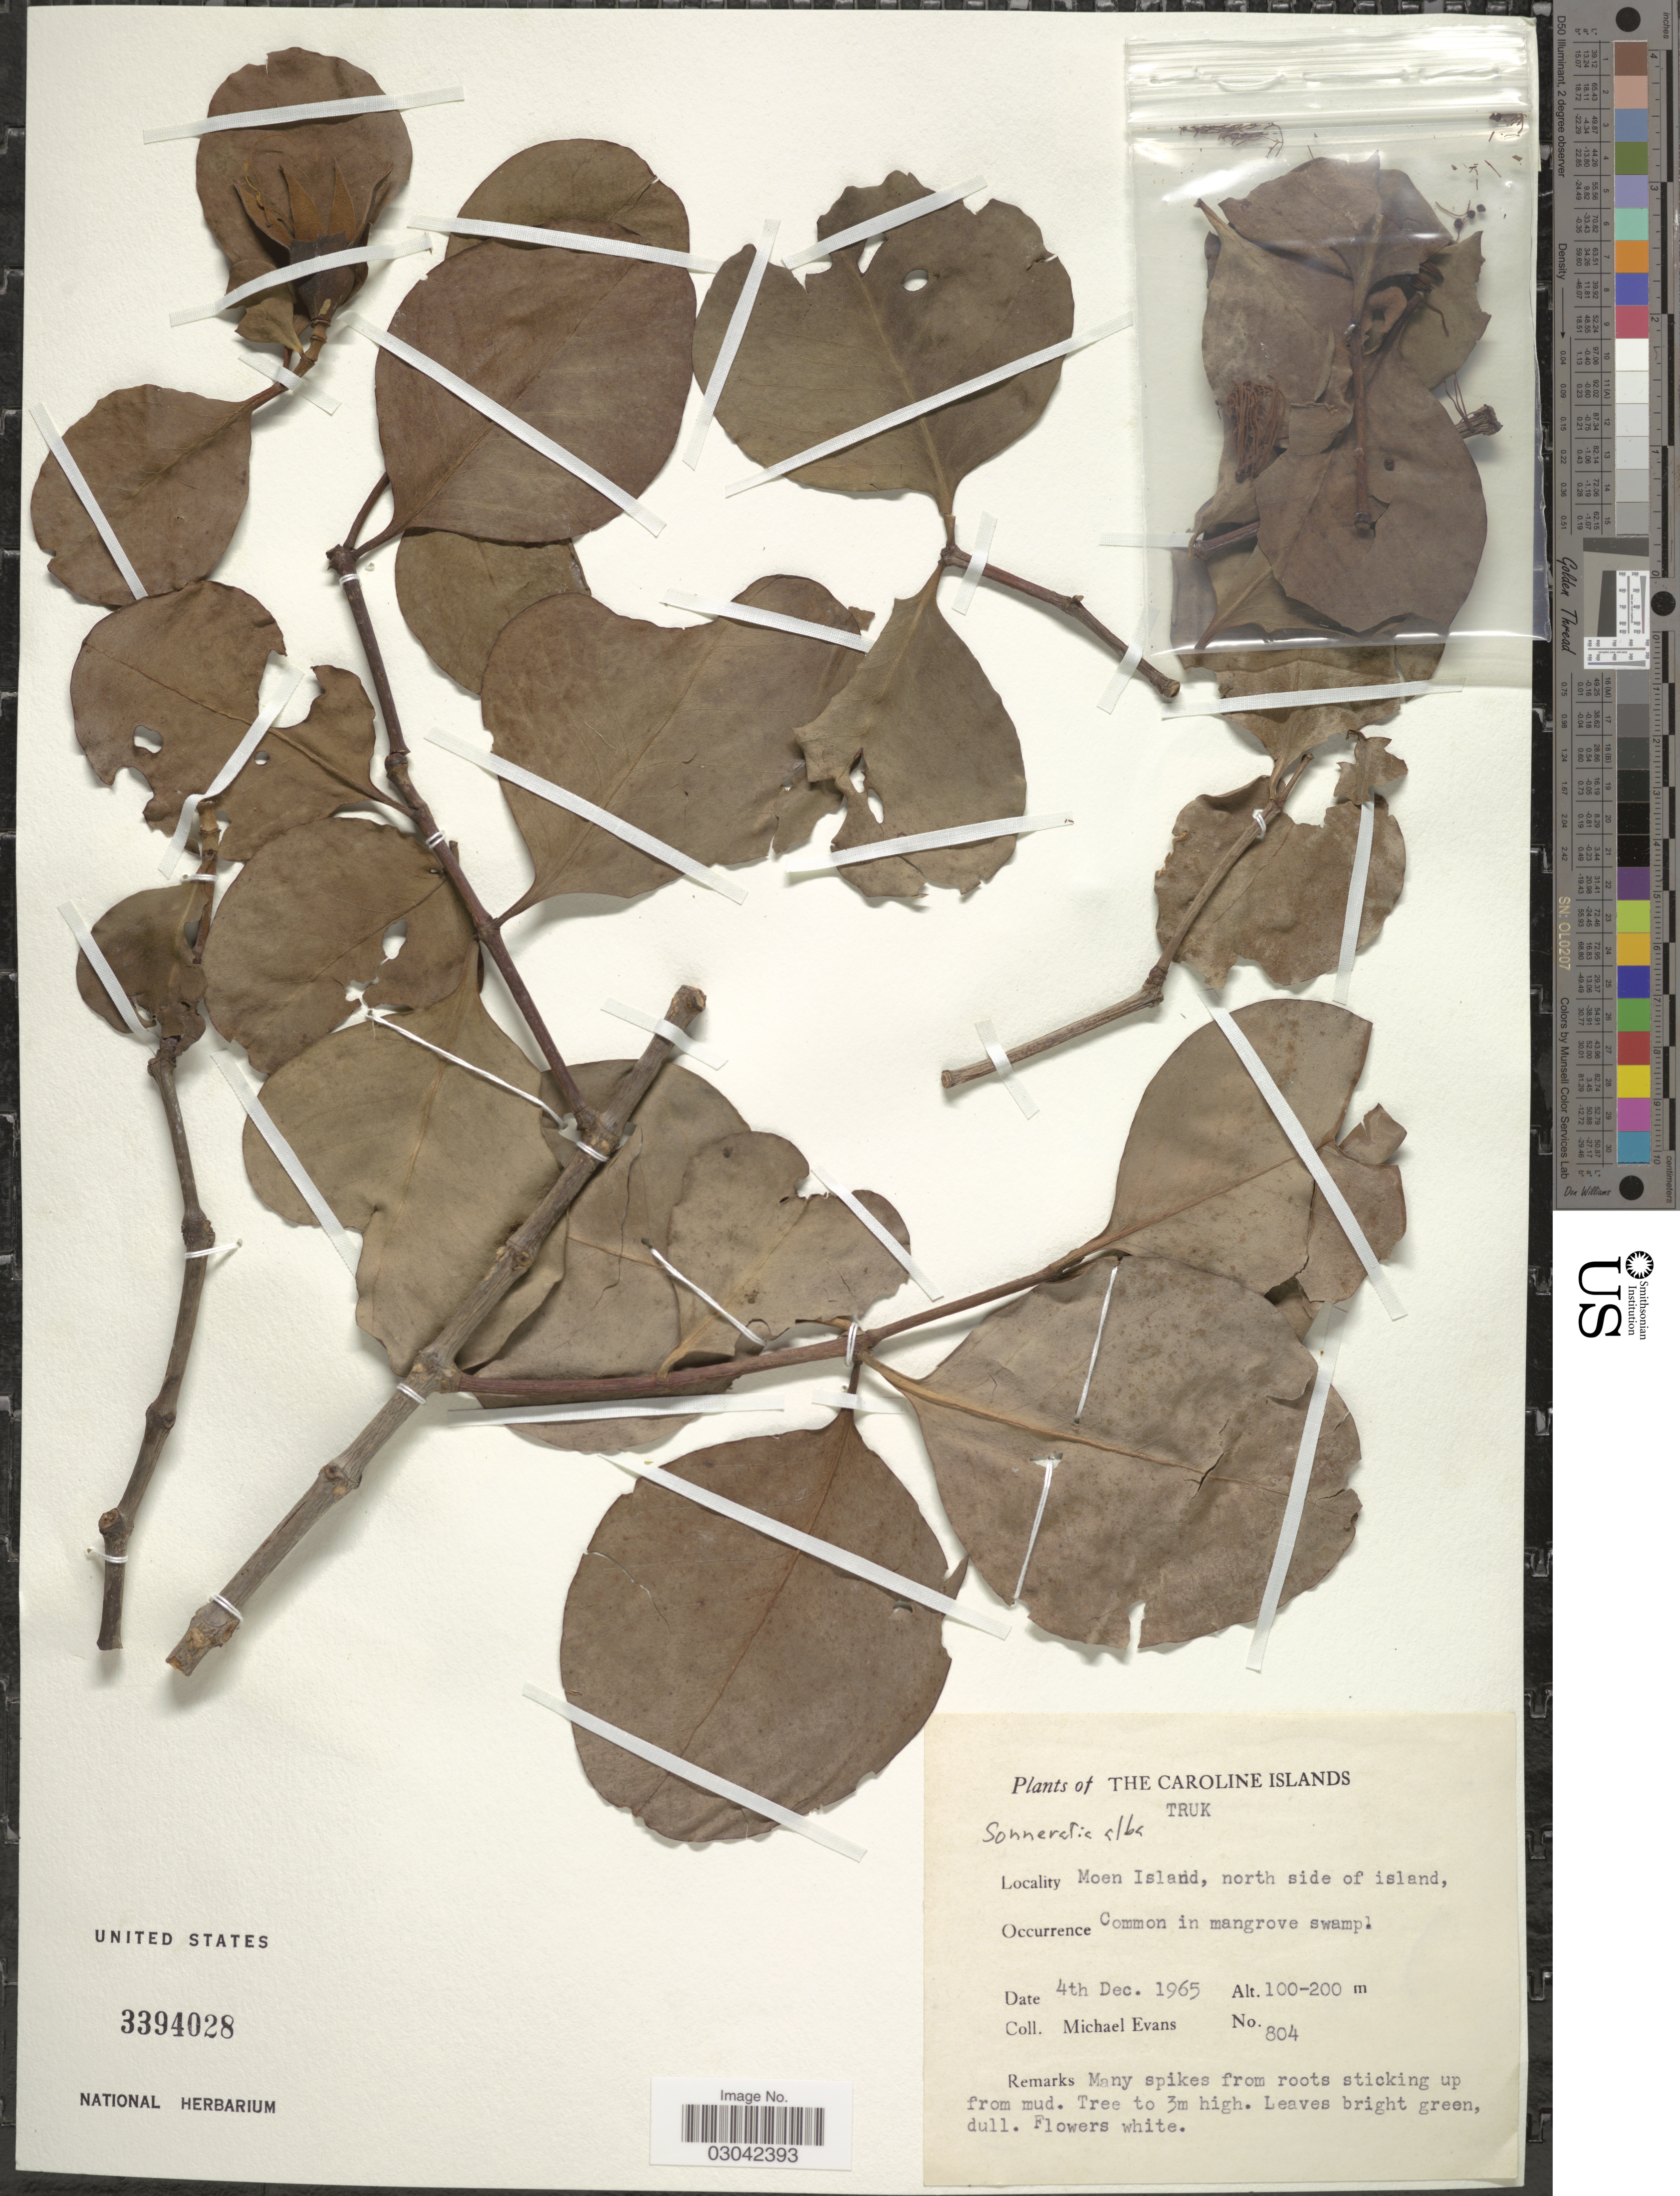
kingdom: Plantae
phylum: Tracheophyta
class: Magnoliopsida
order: Myrtales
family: Lythraceae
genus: Sonneratia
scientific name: Sonneratia alba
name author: Sm.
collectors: M. Evans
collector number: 804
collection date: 1965-12-04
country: Micronesia, Federated States of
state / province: Truk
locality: Caroline Islands. Truk. Moen Island, north side of island.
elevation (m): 100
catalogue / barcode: US 3394028